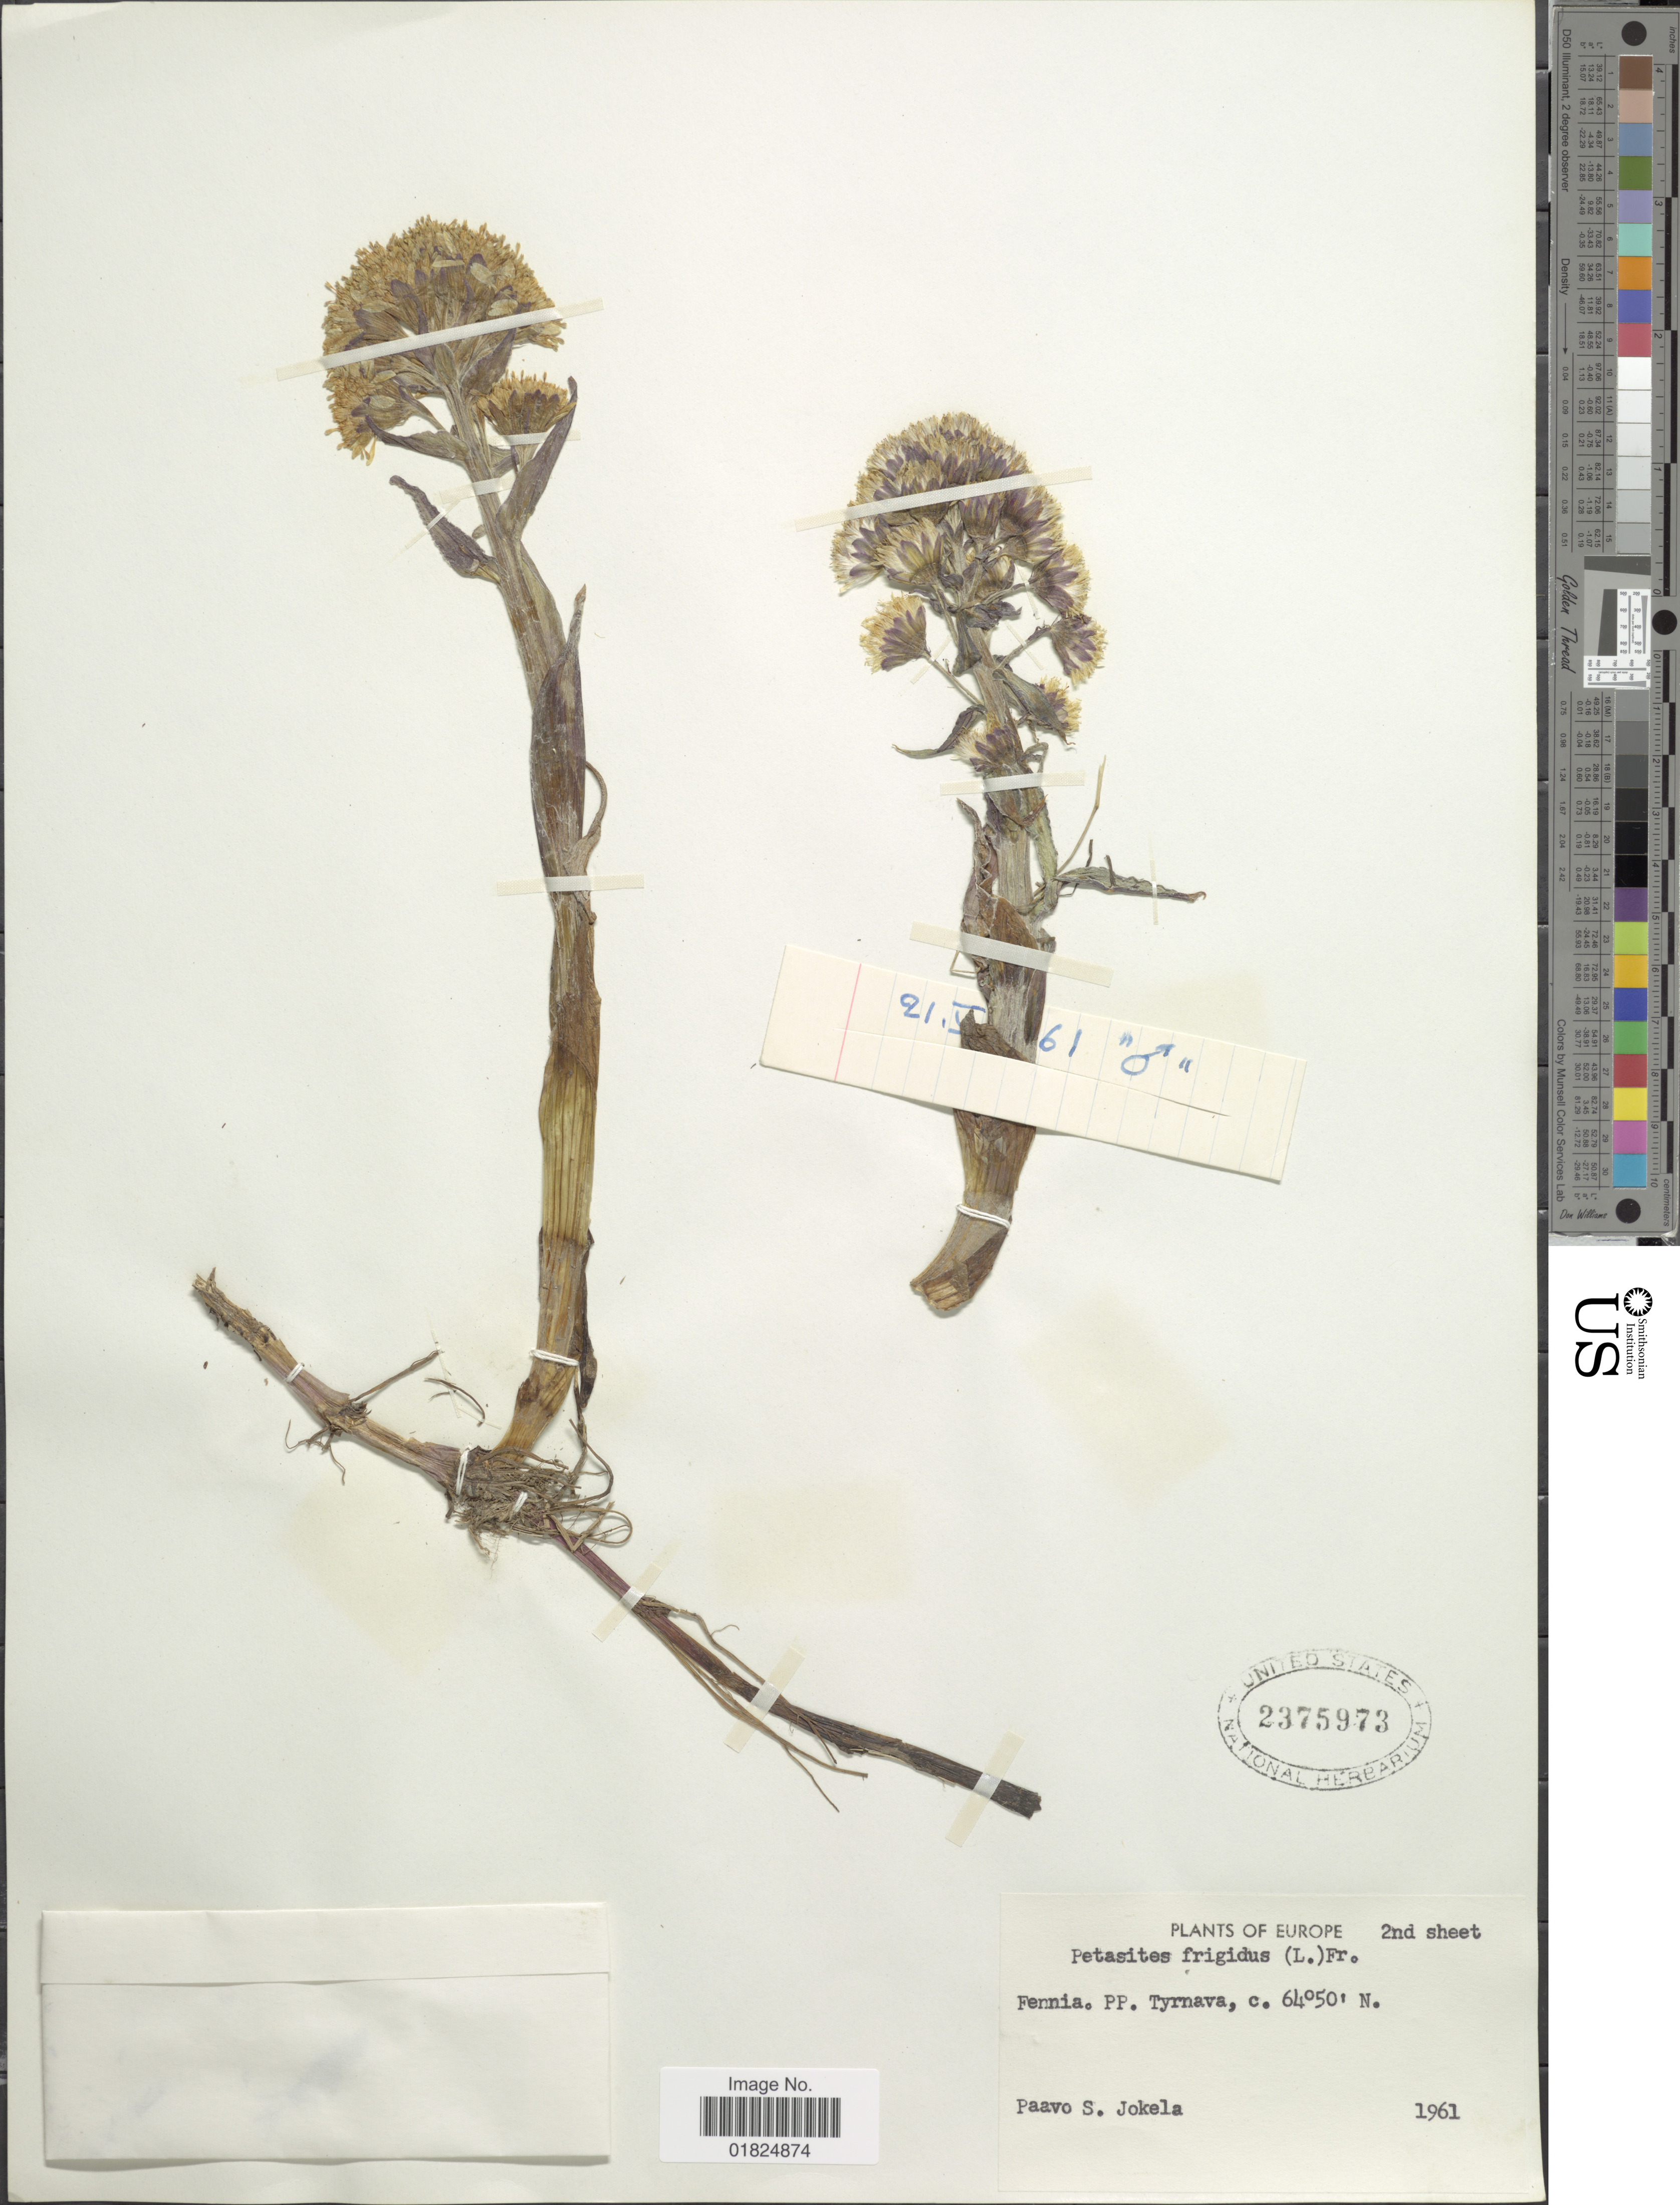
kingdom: Plantae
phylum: Tracheophyta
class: Magnoliopsida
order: Asterales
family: Asteraceae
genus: Petasites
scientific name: Petasites frigidus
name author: (L.) Fr.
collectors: P. Jokela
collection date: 1961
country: Finland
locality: Fennia. PP. Tyrnava.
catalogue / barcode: US 2375973